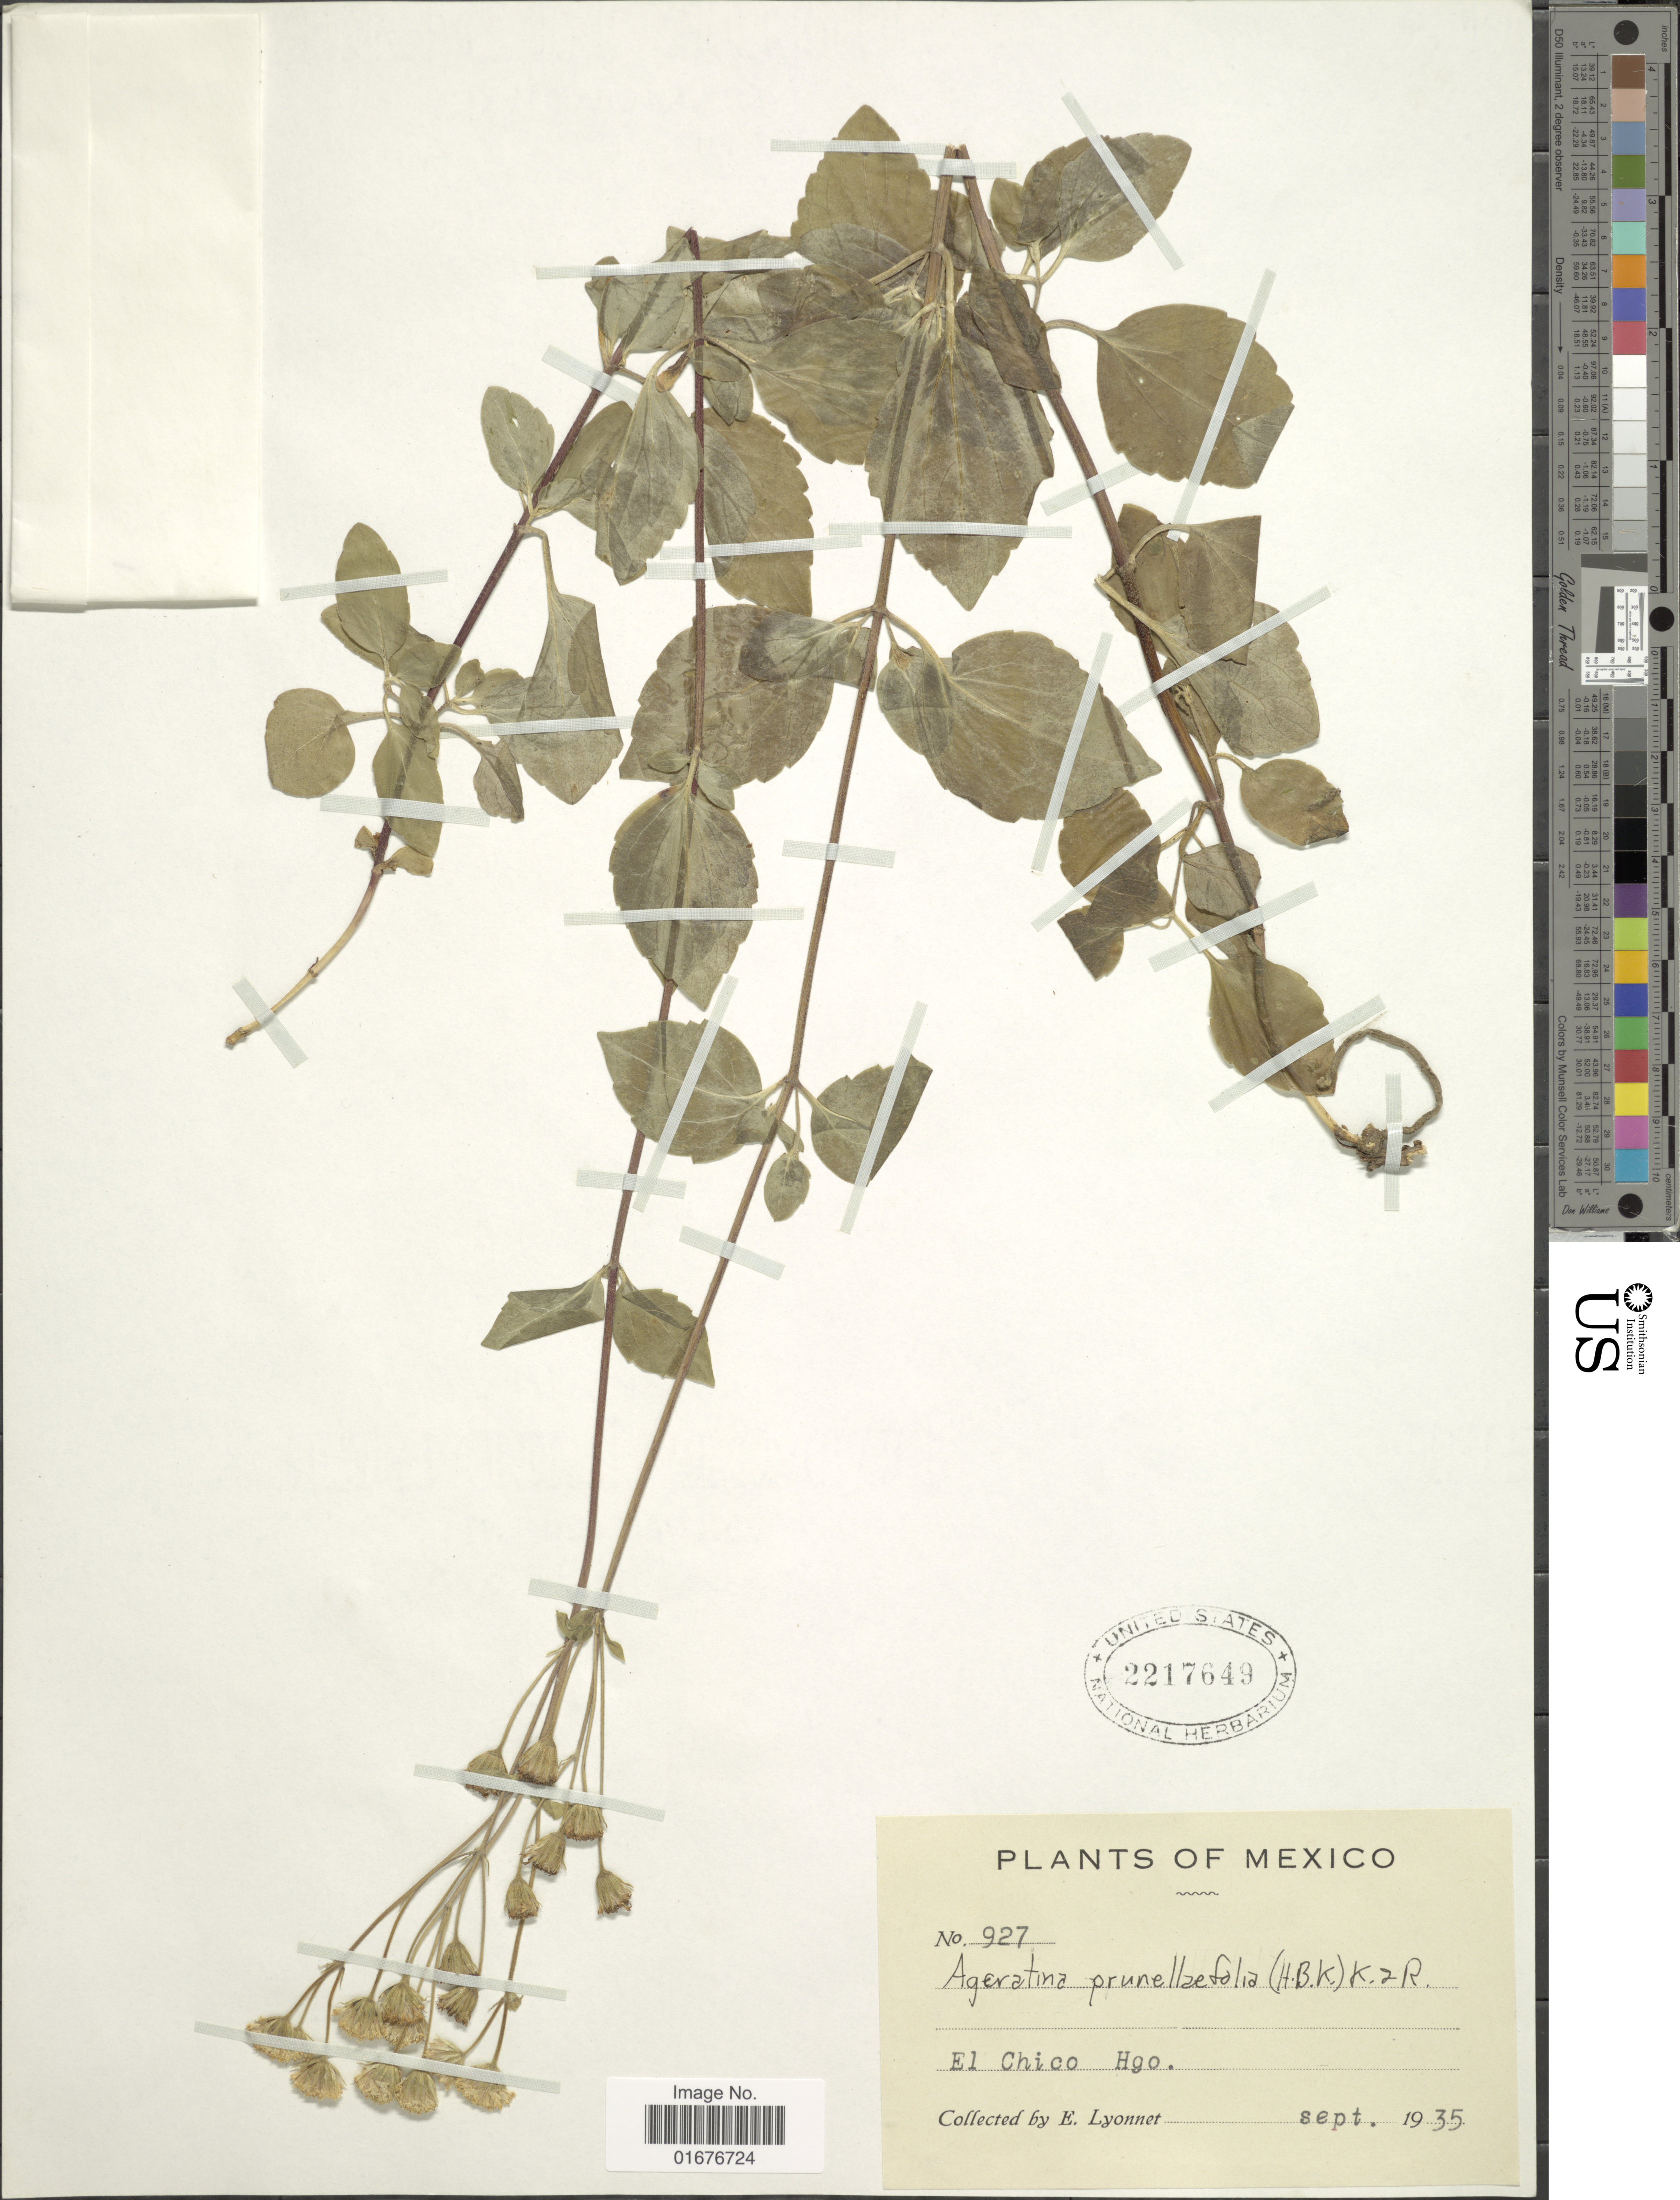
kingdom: Plantae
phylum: Tracheophyta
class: Magnoliopsida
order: Asterales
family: Asteraceae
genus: Ageratina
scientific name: Ageratina prunellaefolia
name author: (Kunth) R.M. King & H. Rob.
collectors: E. Lyonnet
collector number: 927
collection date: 1935-09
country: Mexico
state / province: Hidalgo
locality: El Chigo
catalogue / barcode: US 2217649